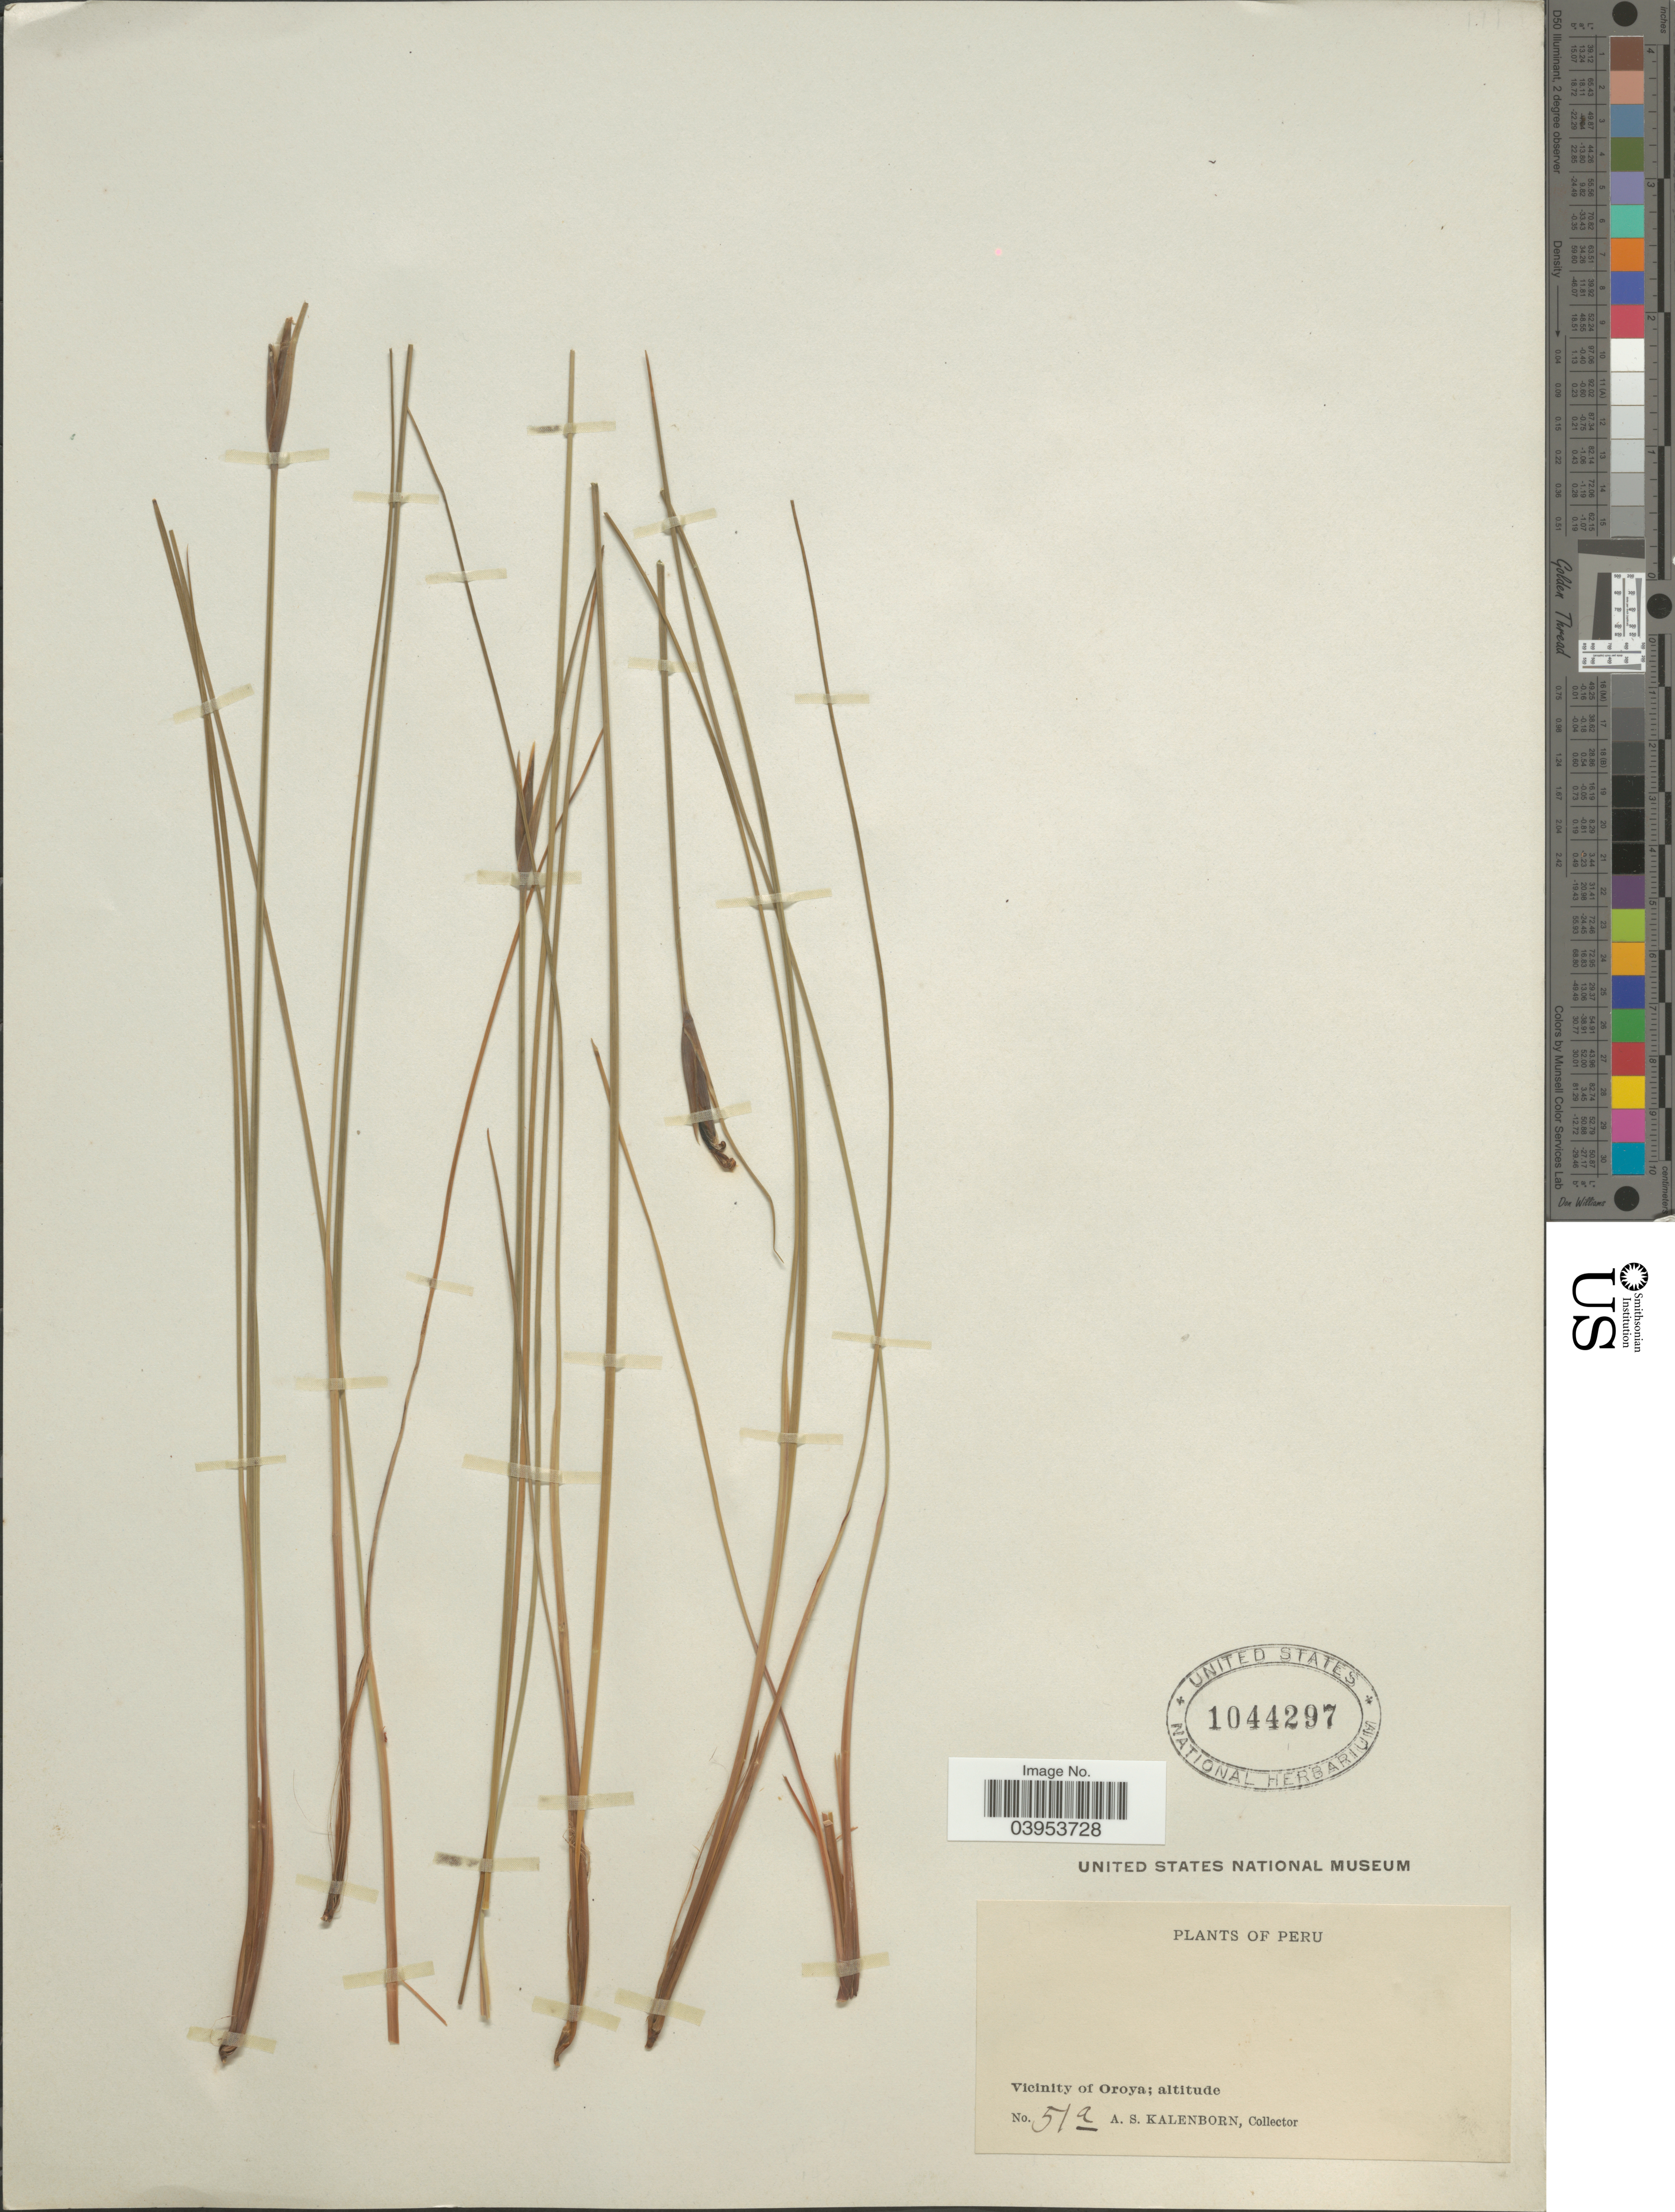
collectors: A. Kalenborn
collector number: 51a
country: Peru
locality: Vicinity of Oroya.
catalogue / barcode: US 1044297